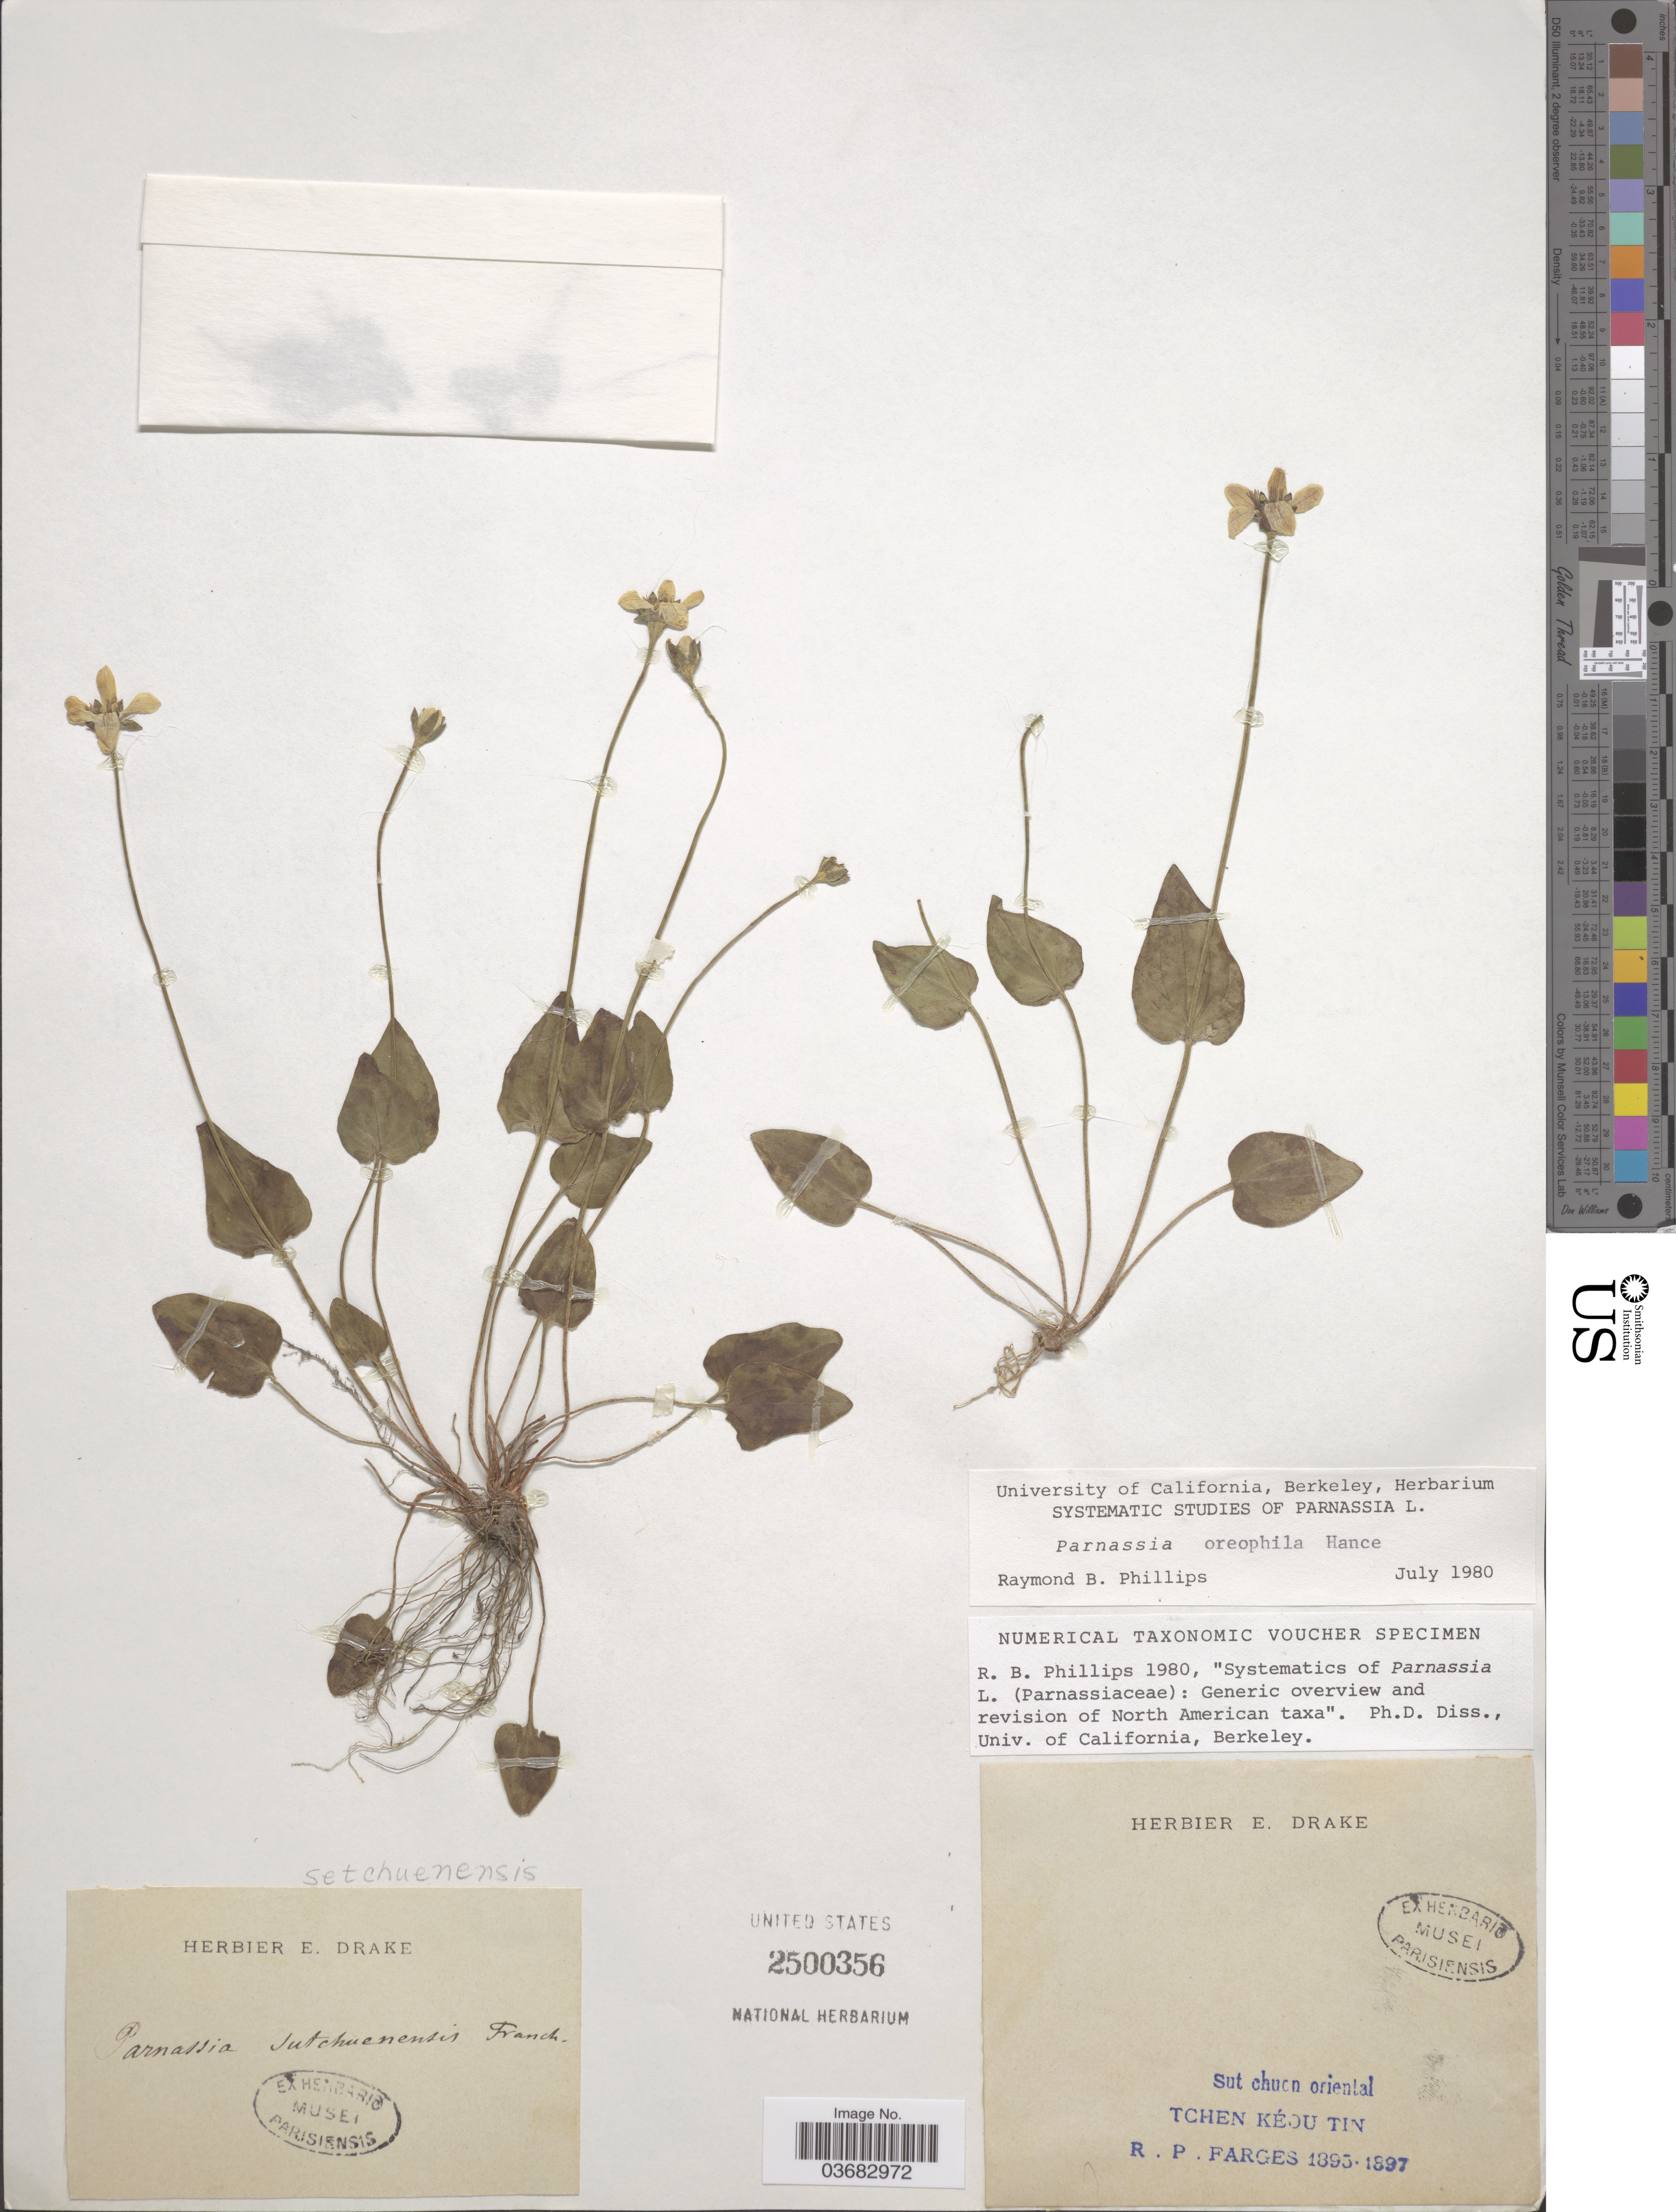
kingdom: Plantae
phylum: Tracheophyta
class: Magnoliopsida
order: Celastrales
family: Parnassiaceae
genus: Parnassia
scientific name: Parnassia oreophila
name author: Hance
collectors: R. Farges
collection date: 1895/1897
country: China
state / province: Sichuan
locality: Sut chuon oriental. Tchen Kéou Tin.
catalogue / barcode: US 2500356